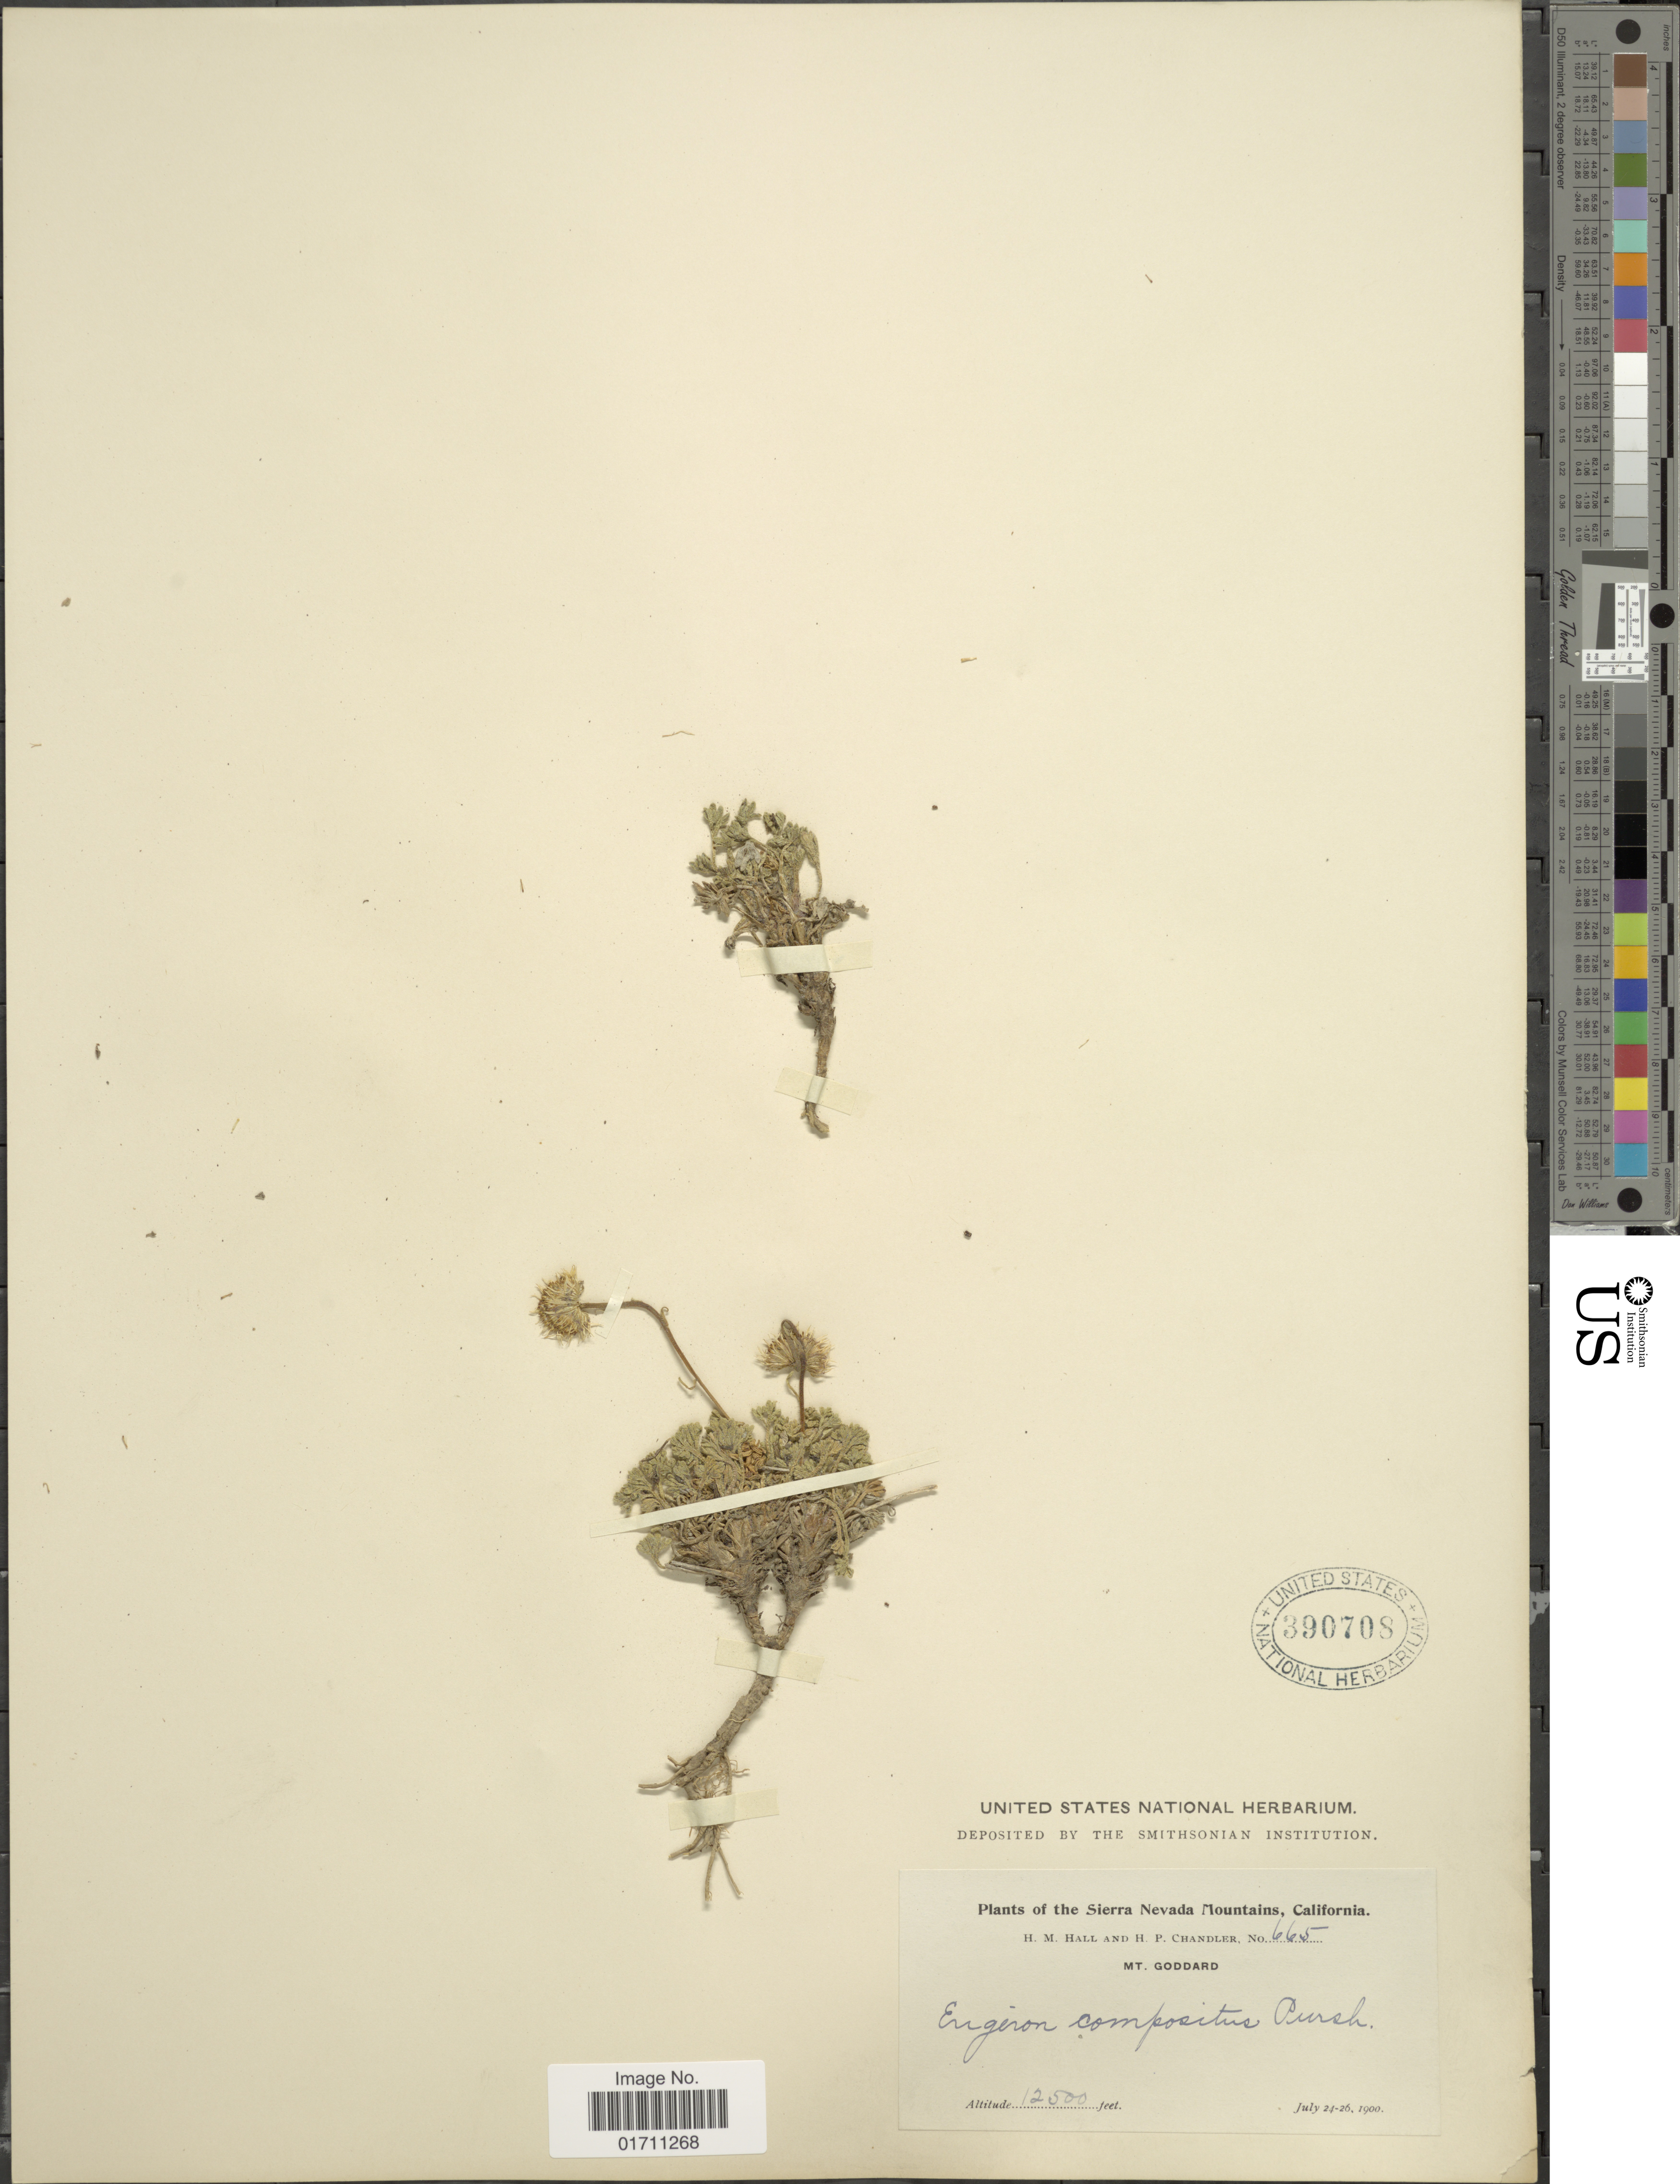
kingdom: Plantae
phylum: Tracheophyta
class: Magnoliopsida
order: Asterales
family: Asteraceae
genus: Erigeron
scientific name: Erigeron compositus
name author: Pursh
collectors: H. M. Hall & H. Chandler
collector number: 665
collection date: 1900-07-24/1900-07-26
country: United States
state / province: California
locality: The Sierra Nevada Mountains, Mt Goddard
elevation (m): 3810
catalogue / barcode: US 390708